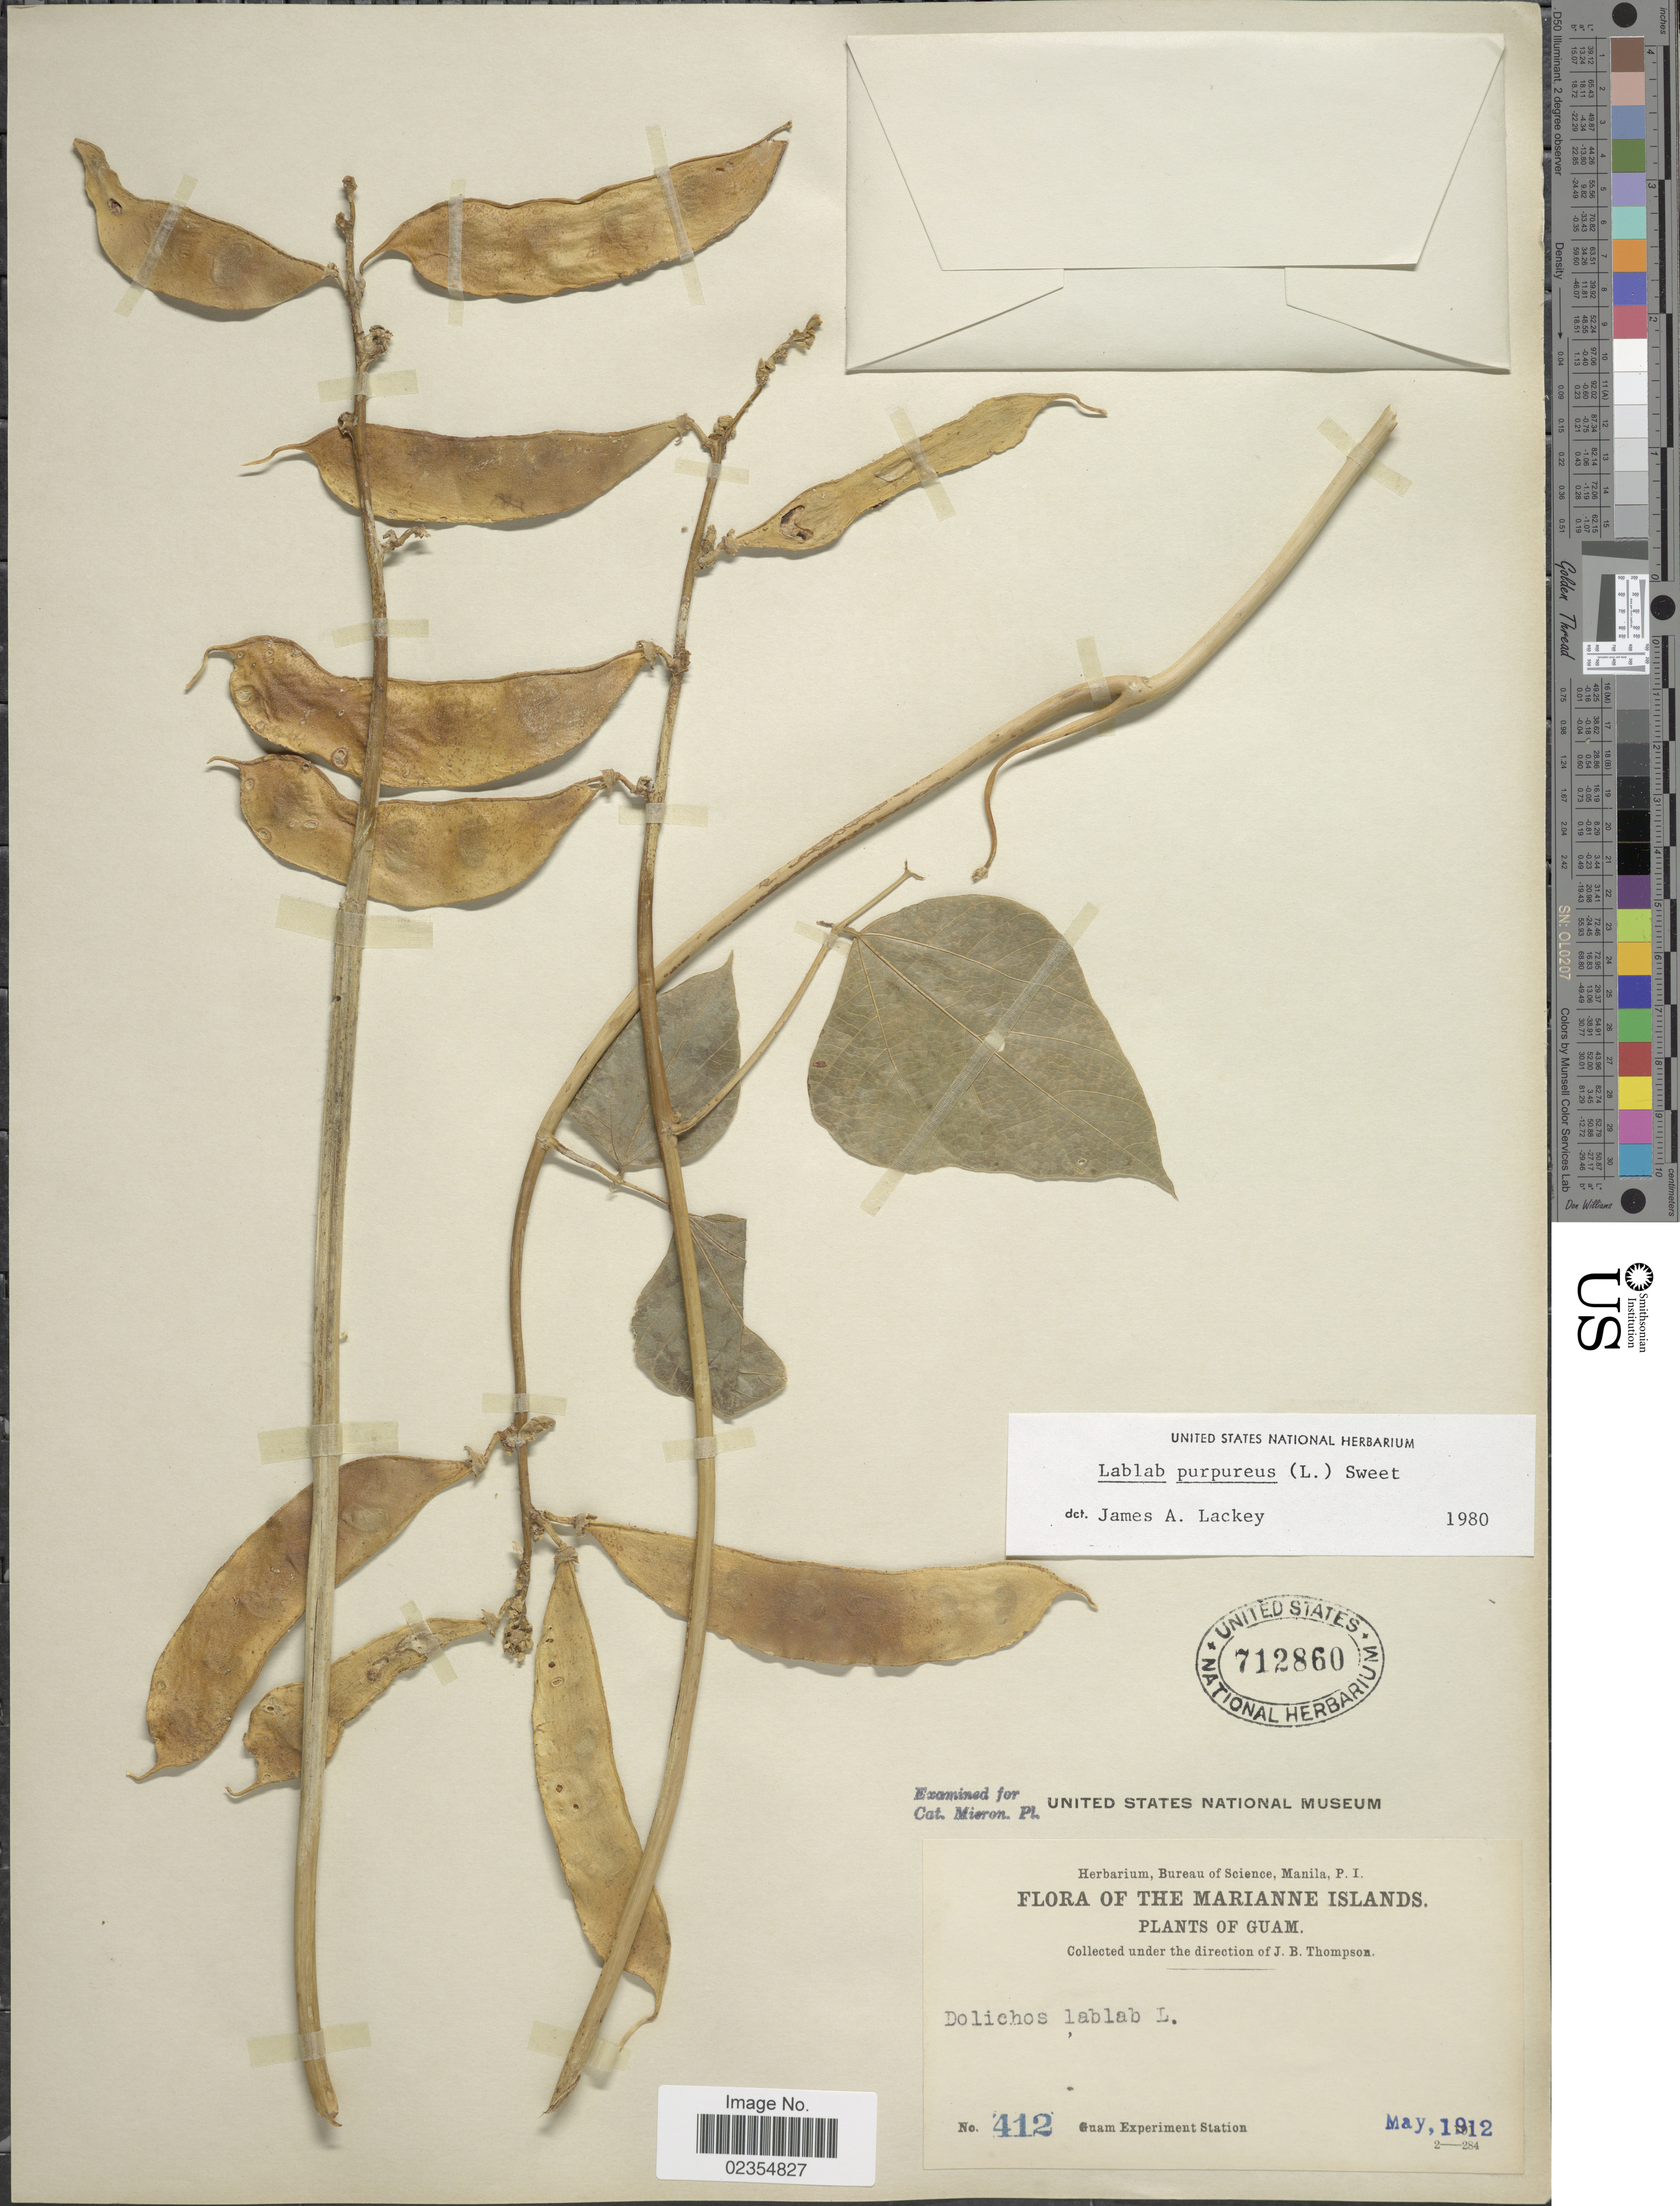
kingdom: Plantae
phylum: Tracheophyta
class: Magnoliopsida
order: Fabales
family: Fabaceae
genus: Lablab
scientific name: Lablab purpureus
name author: (L.) Sweet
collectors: J. B. Thompson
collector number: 412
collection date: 1912-05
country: Guam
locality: The Mariannae Islands, Guam Experiment Station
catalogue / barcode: US 712860